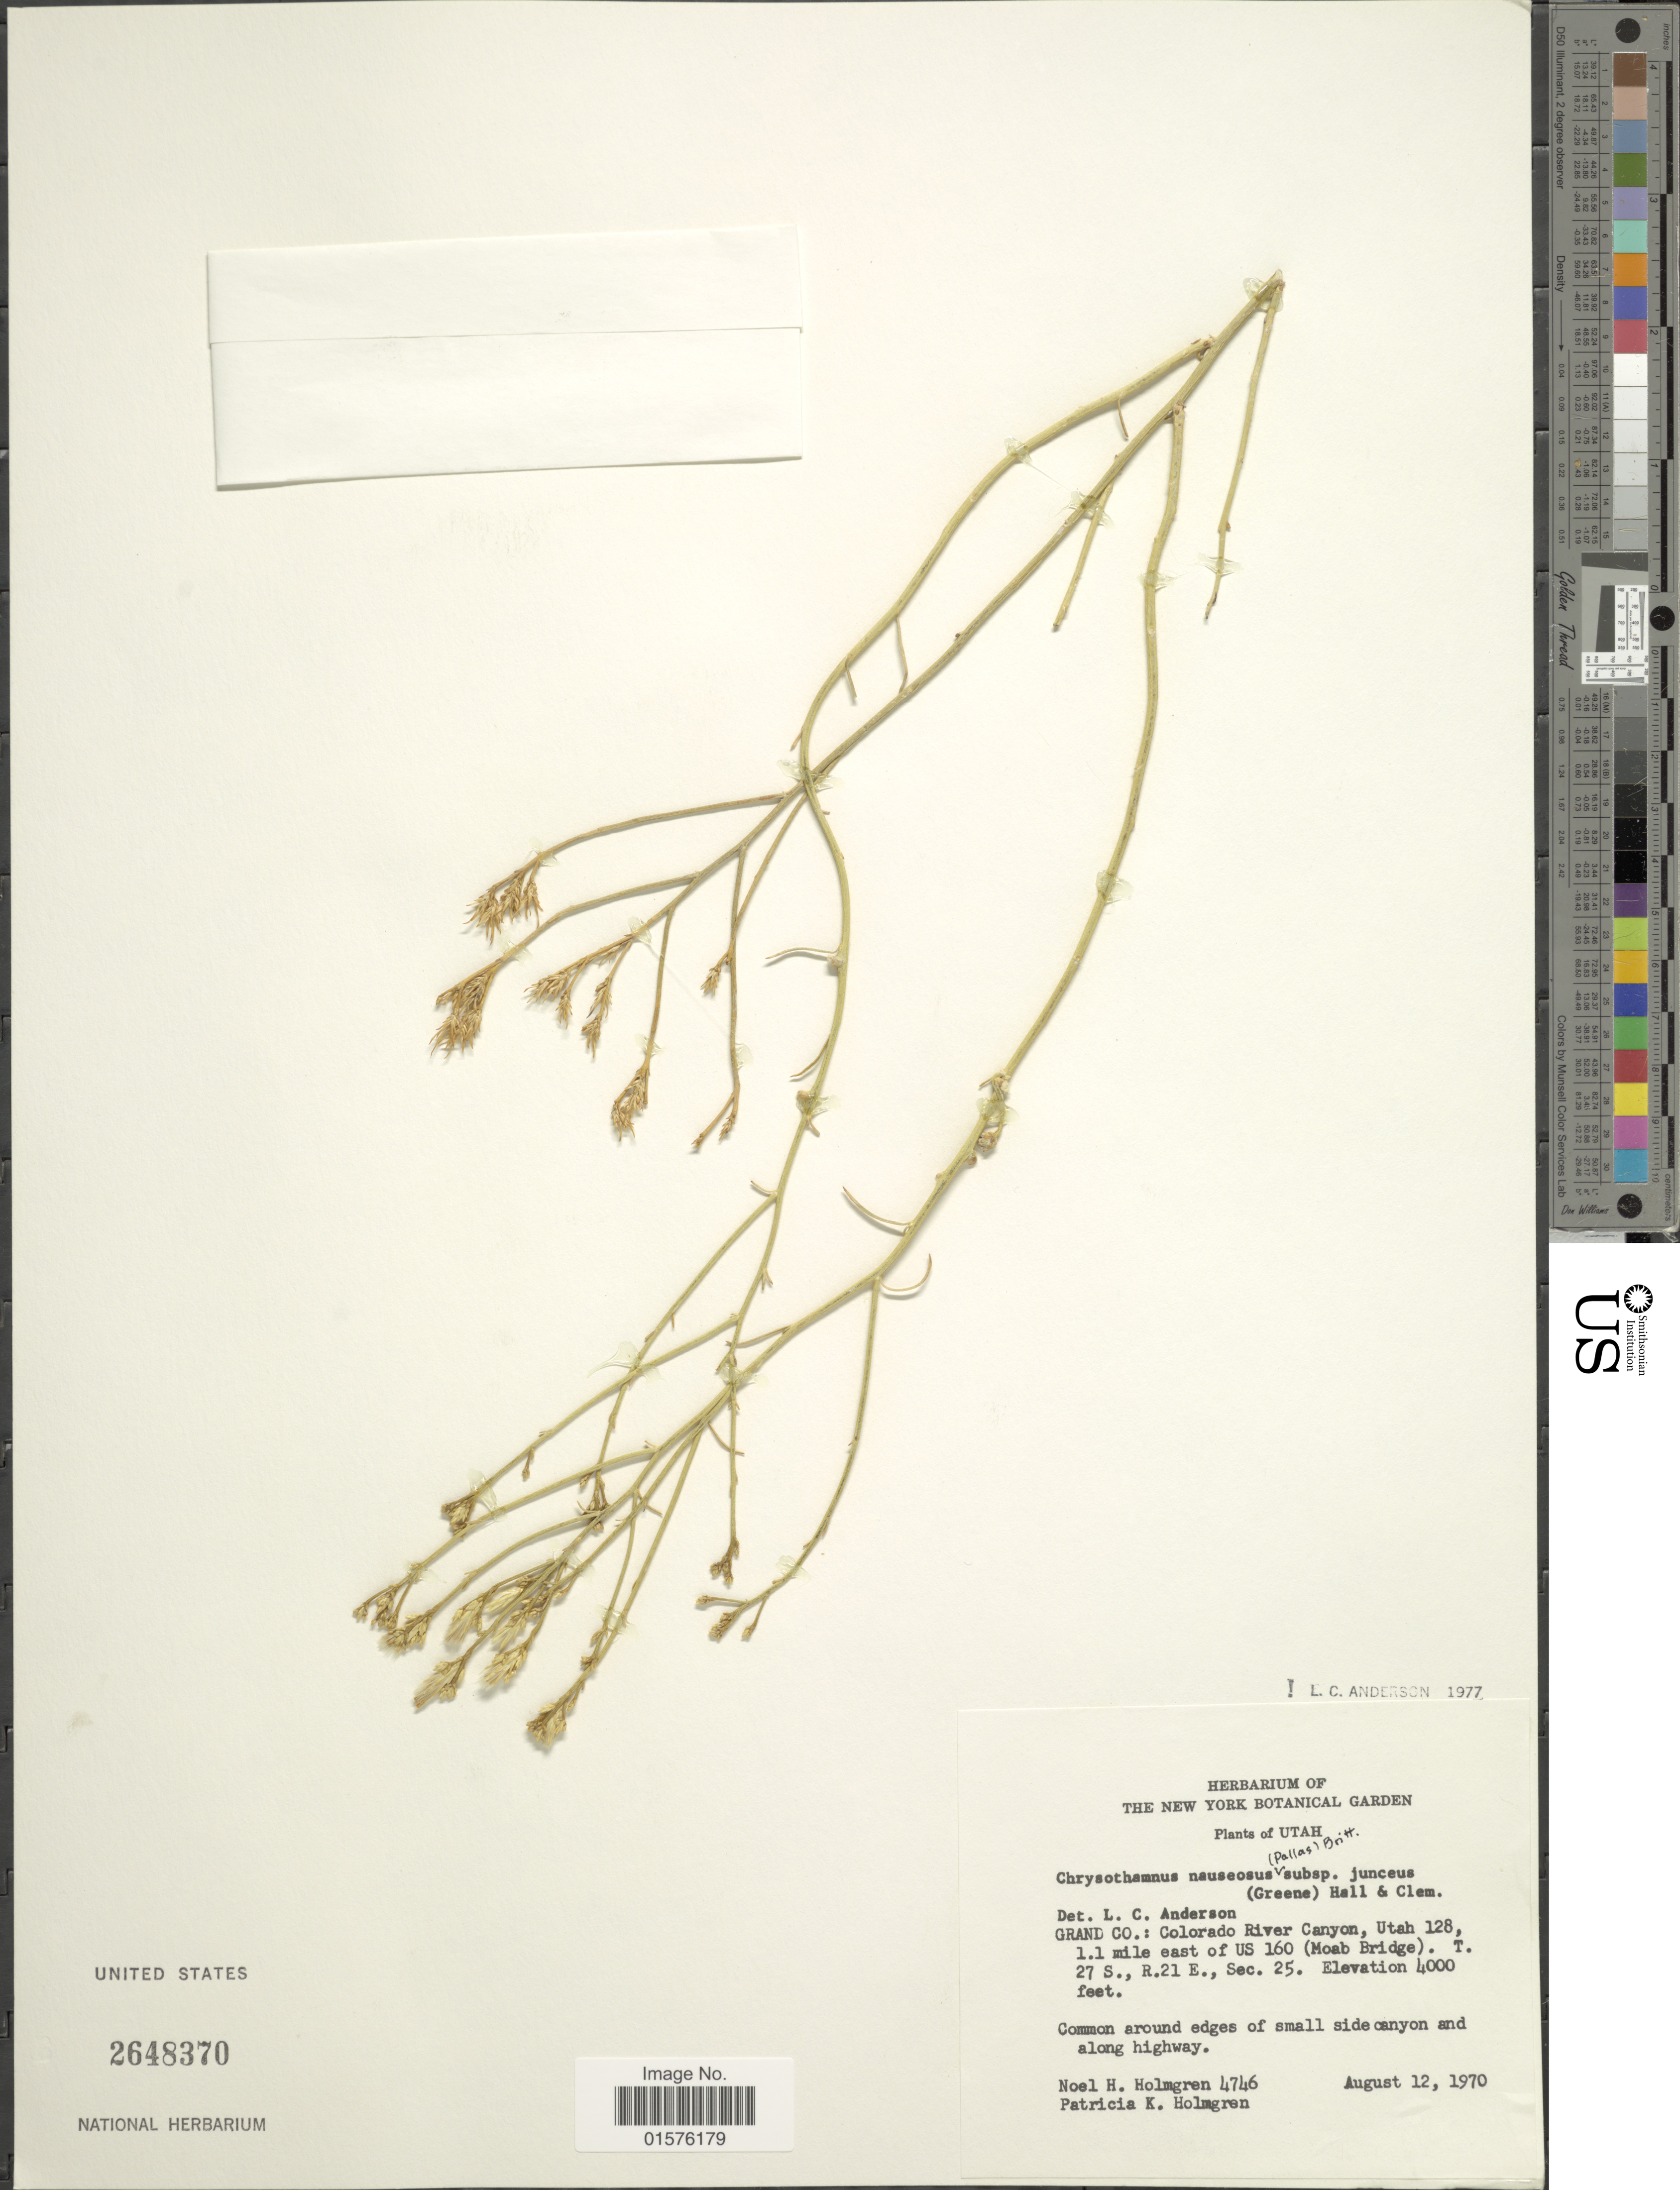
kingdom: Plantae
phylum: Tracheophyta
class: Magnoliopsida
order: Asterales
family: Asteraceae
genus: Ericameria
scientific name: Ericameria nauseosa var. juncea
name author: (S.W. Greene) G.L. Nesom & G.I. Baird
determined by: Urbatsch, Lowell E., Curator (LSU), Louisiana State University (UNITED STATES)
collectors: N. H. Holmgren & P. K. Holmgren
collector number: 4746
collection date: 1970-08-12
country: United States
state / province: Utah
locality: Grand Co.: Colorado River Canyon, Utah 128, 1.1 miles east of US 160 (Moab Bridge) T27S., R.21E., SEc. 25.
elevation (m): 1219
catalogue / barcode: US 2648370